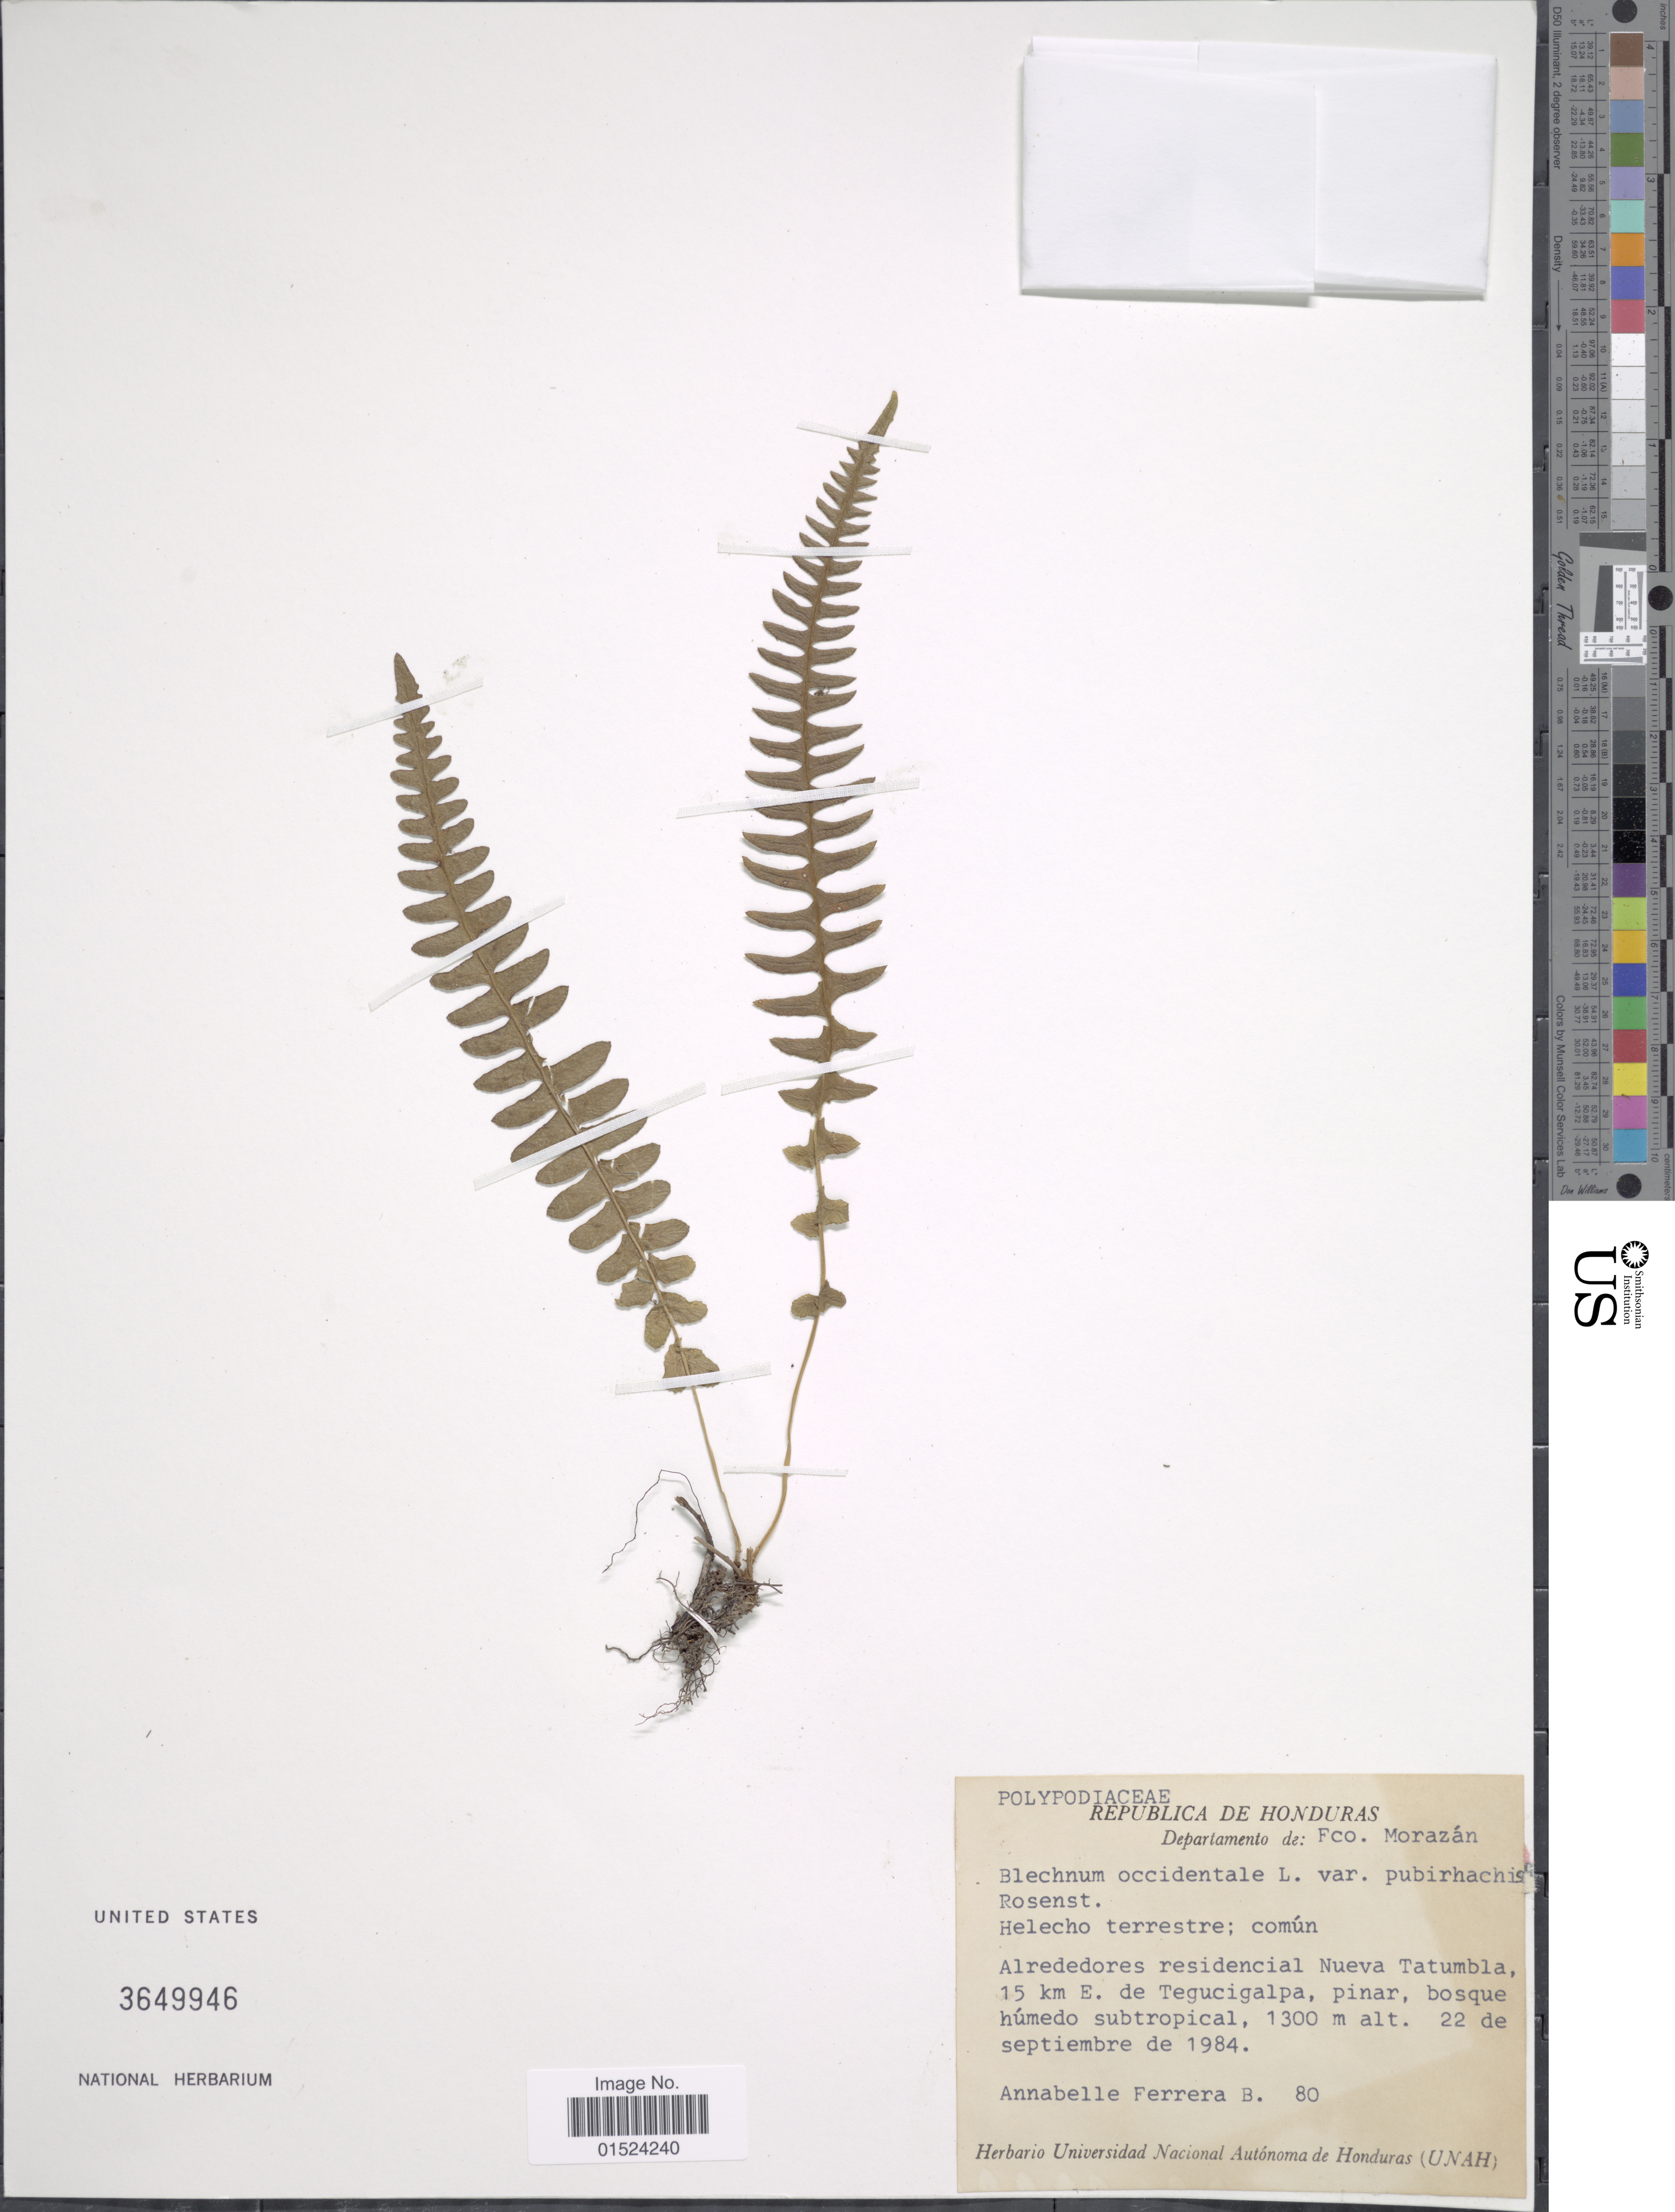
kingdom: Plantae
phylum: Tracheophyta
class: Polypodiopsida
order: Polypodiales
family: Blechnaceae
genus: Blechnum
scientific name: Blechnum occidentale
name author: L.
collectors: A. Ferrera B.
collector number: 80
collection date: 1984-09-22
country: Honduras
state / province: Fco. Morazán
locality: Alrededores residencial Nueva Tatumbla, 15 km E. de Tegucigalpa, pinar, bosque húmedo subtropical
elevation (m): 1300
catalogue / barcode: US 3649946